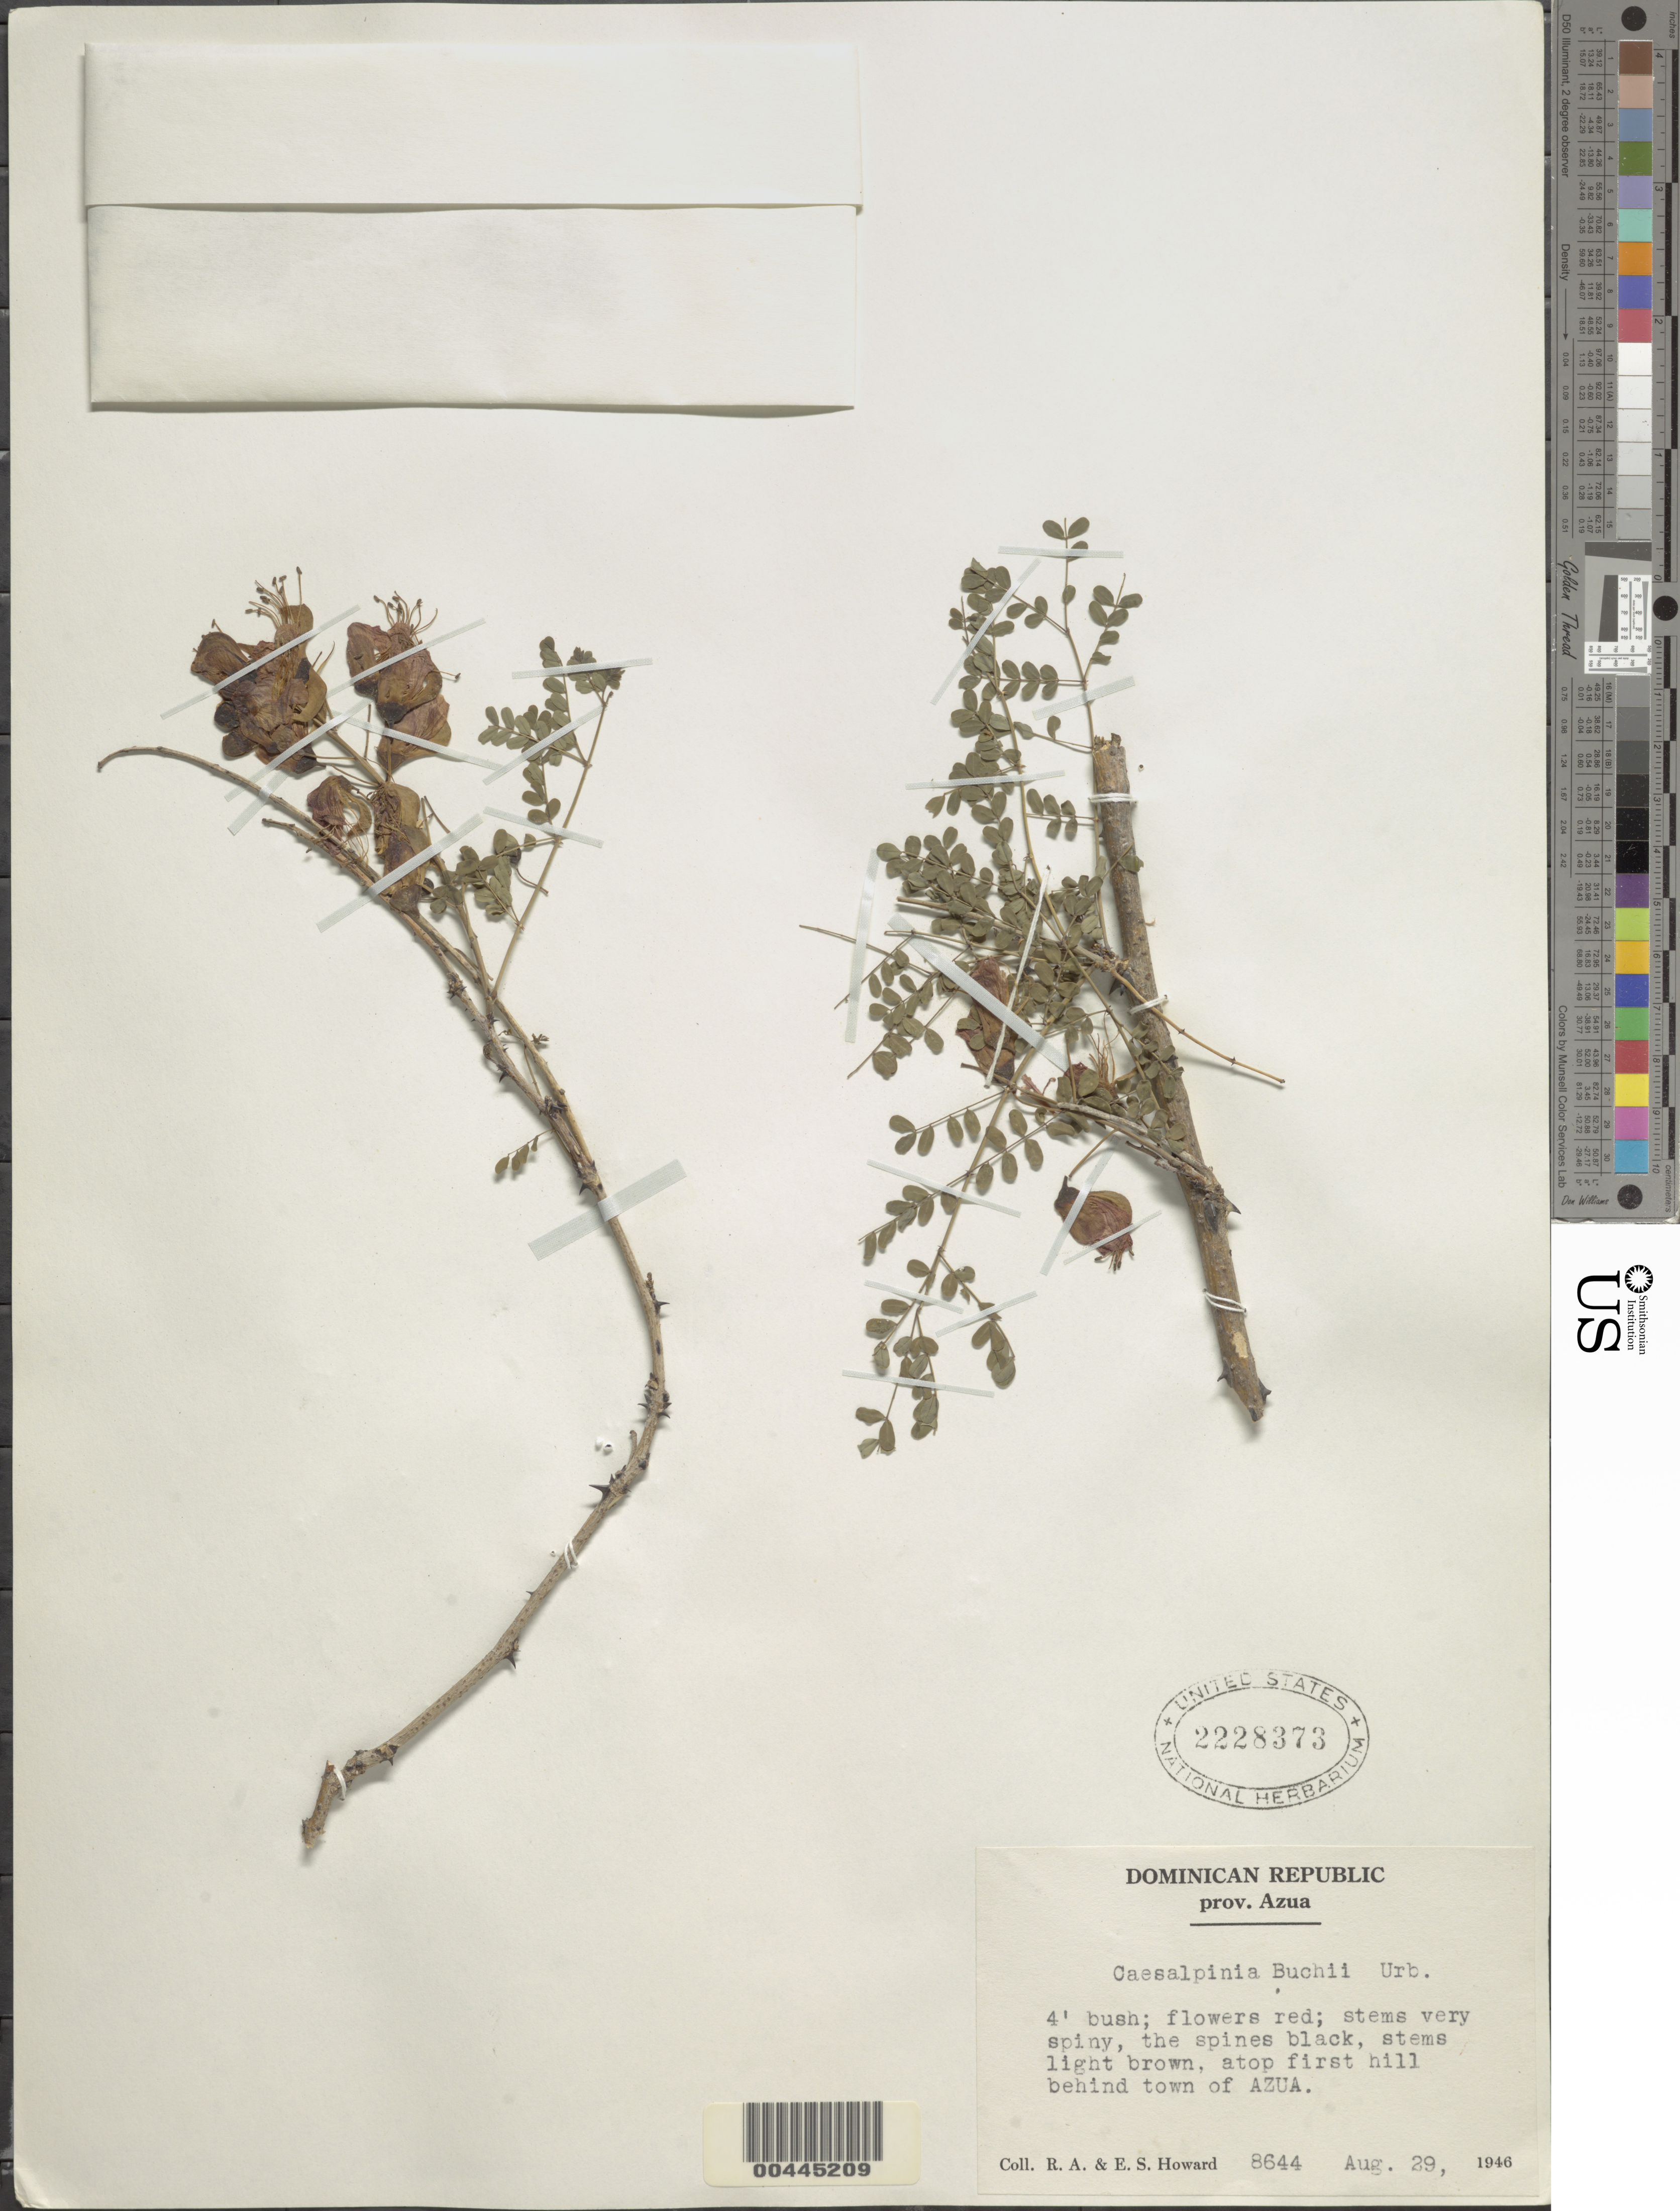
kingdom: Plantae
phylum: Tracheophyta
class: Magnoliopsida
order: Fabales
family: Fabaceae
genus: Denisophytum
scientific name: Denisophytum buchii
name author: (Urb.) Gagnon & G.P. Lewis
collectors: R. A. Howard & E. S. Howard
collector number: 8644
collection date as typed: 29 Aug 1946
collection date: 1946-08-29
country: Dominican Republic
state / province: Azua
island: Hispaniola Island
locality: Behind town of azua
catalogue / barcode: US 2228373